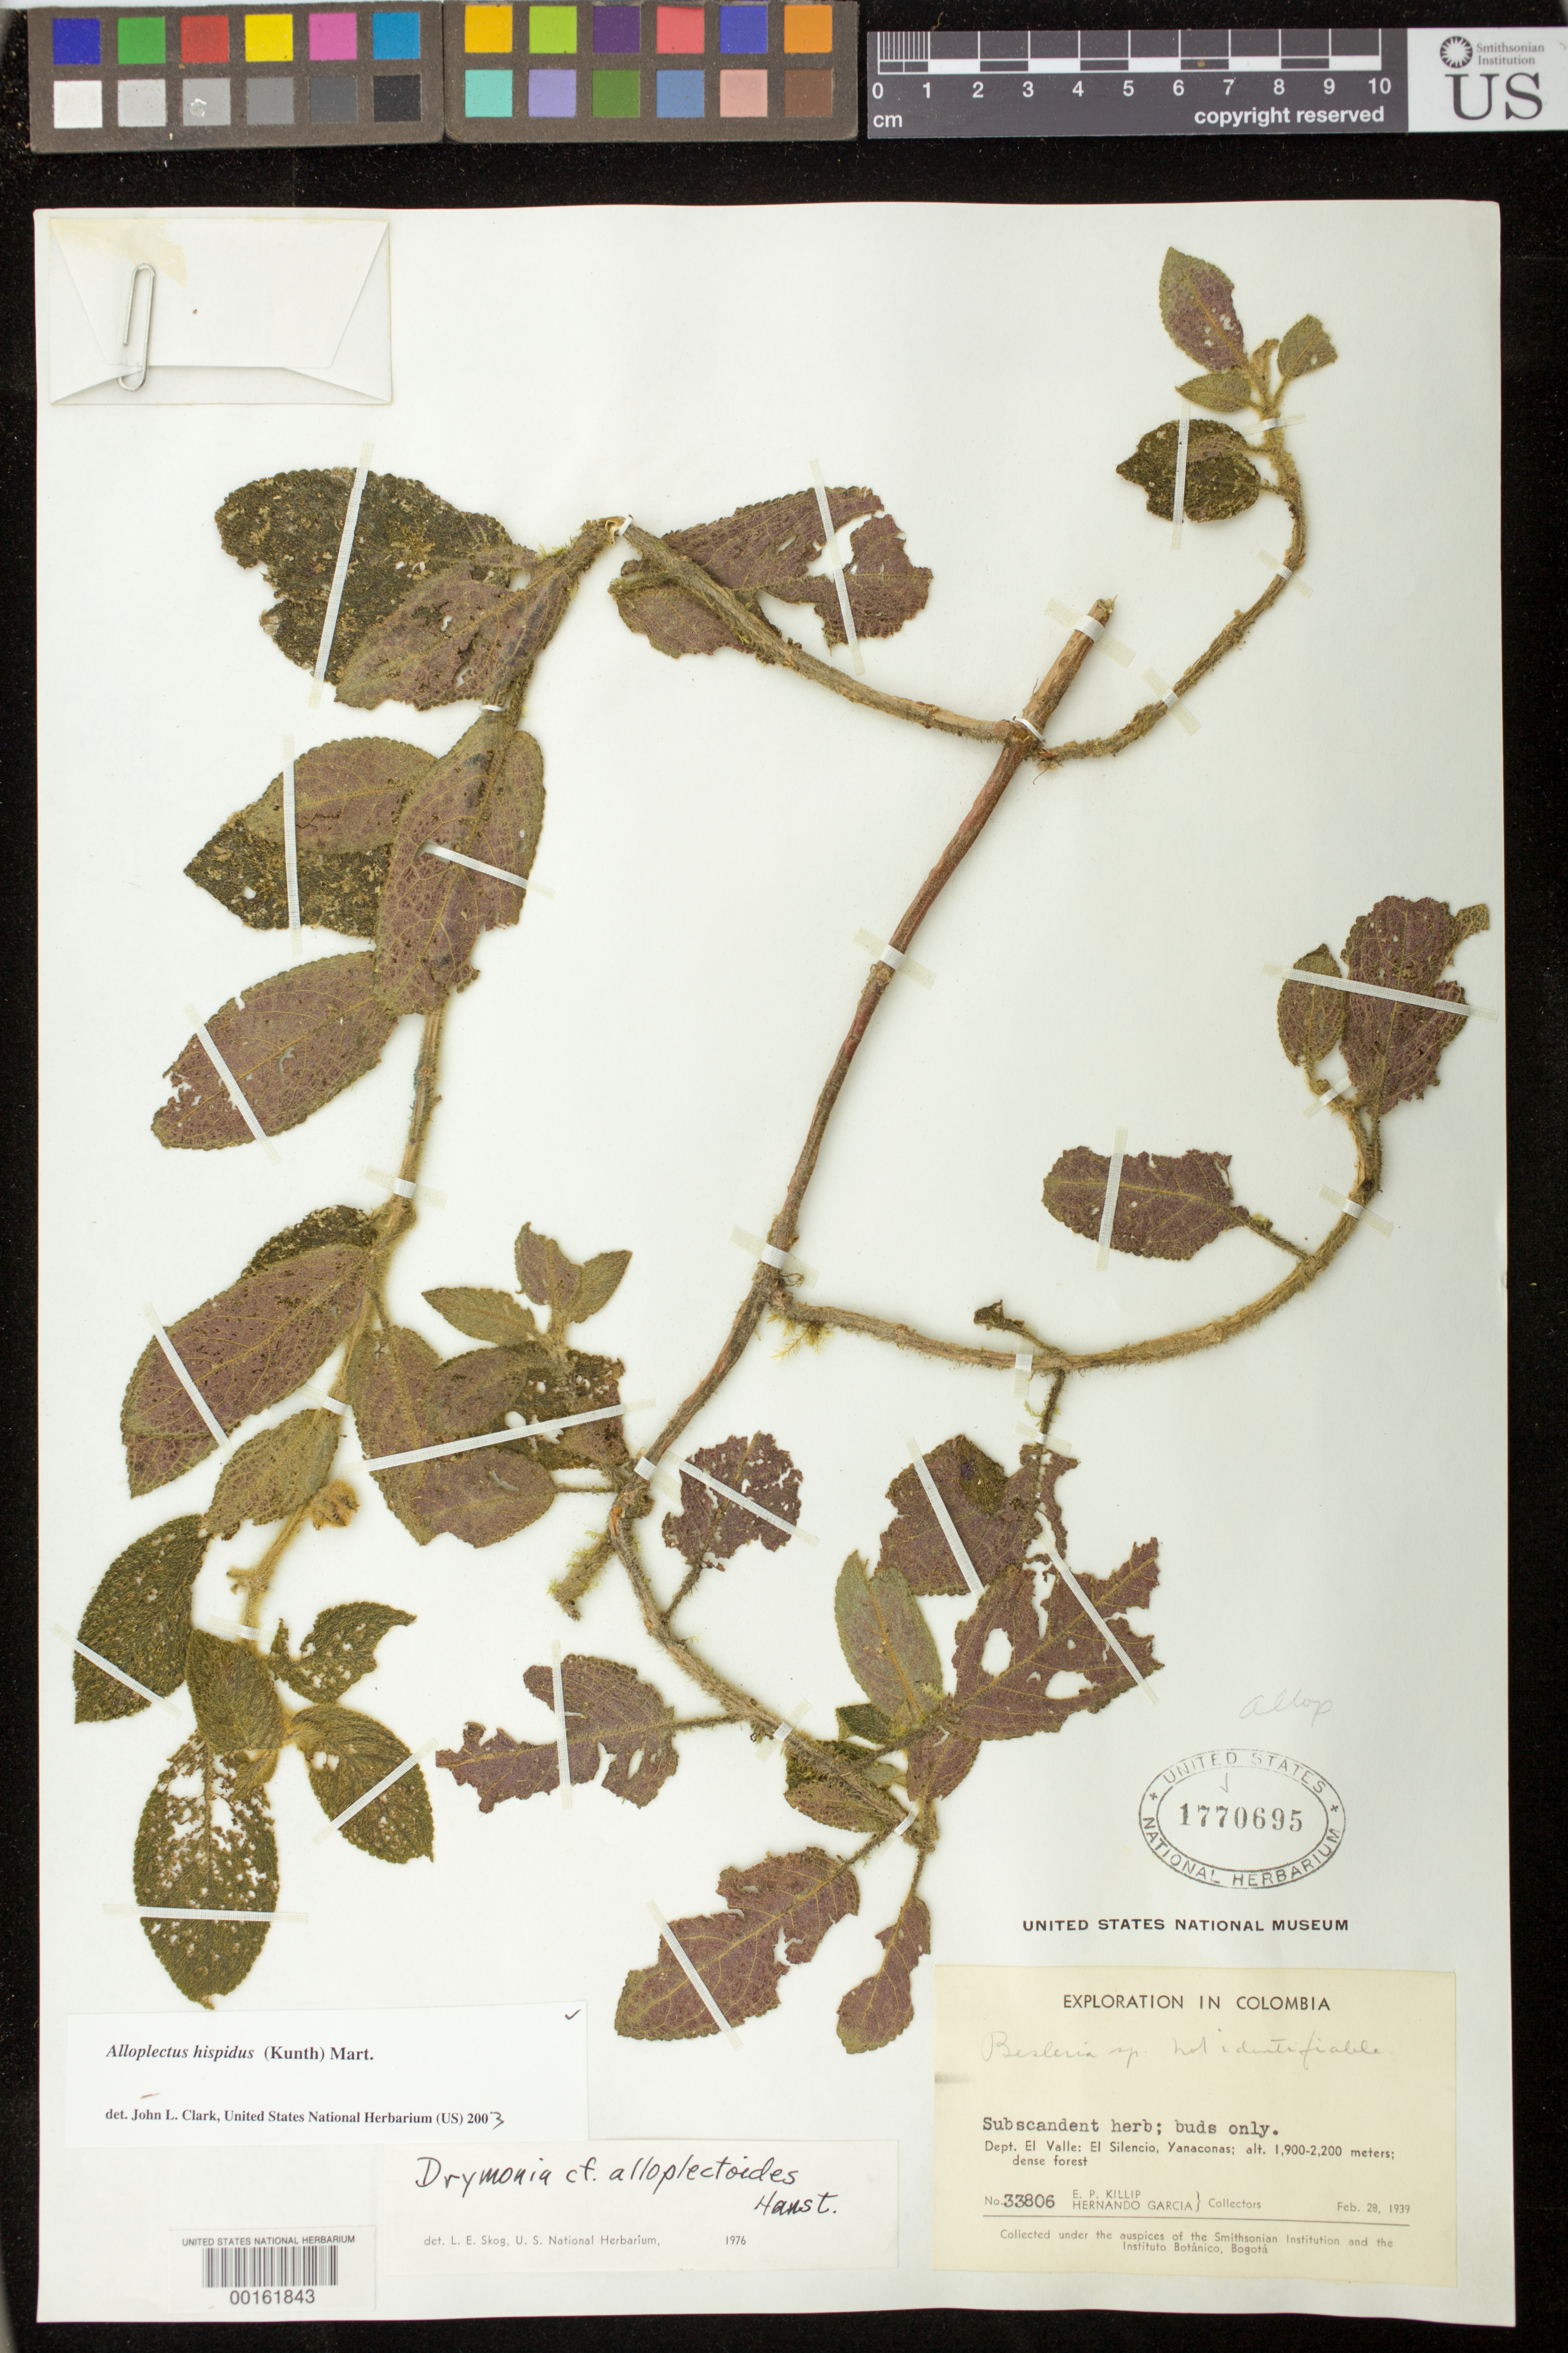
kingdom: Plantae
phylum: Tracheophyta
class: Magnoliopsida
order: Lamiales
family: Gesneriaceae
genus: Alloplectus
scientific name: Alloplectus hispidus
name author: (Kunth) Mart.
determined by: Clark, J. L., (SEL), The Marie Selby Botanical Garden (UNITED STATES)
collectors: E. P. Killip & H. Garcia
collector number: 33806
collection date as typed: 28 Feb 1939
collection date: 1939-02-28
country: Colombia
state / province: Valle del Cauca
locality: El Silencio, Yanaconas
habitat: Dense forest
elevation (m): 1900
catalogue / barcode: US 1770695